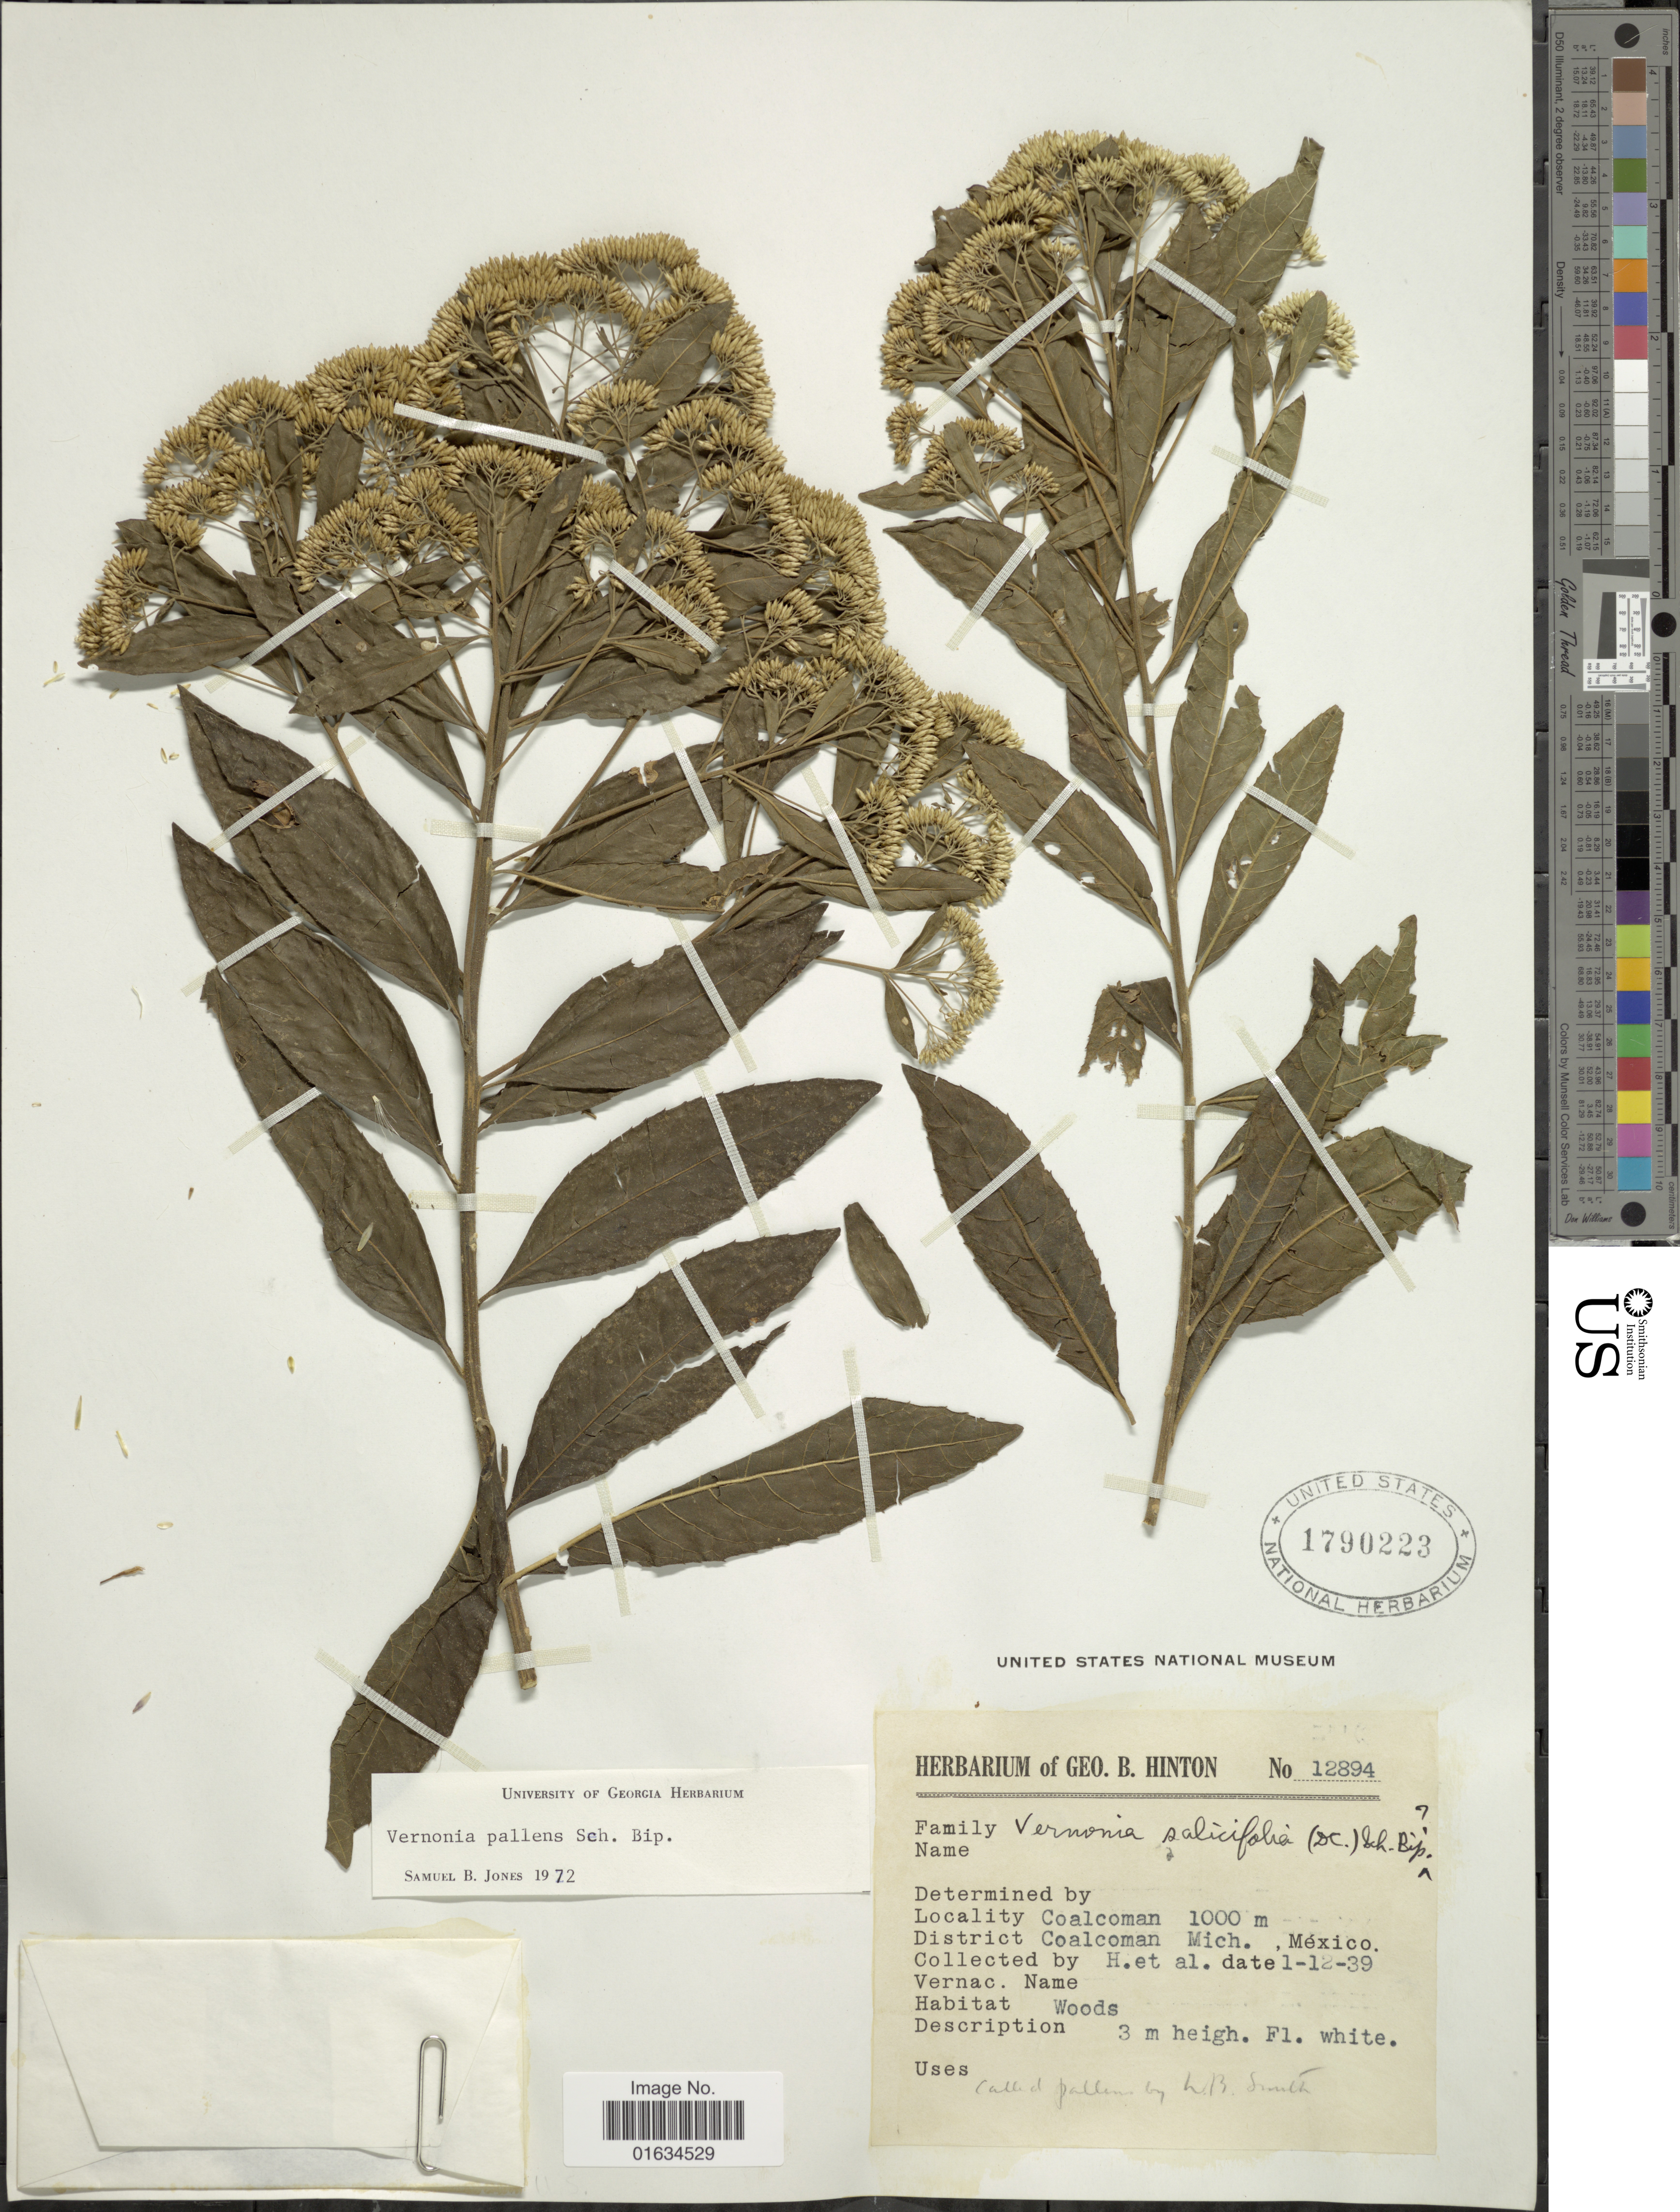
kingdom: Plantae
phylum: Tracheophyta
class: Magnoliopsida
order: Asterales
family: Asteraceae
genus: Eremosis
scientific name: Eremosis pallens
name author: (Sch. Bip.) Gleason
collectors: G. B. Hinton & et al.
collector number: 12894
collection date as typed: Transcribed d/m/y: 1/12/39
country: Mexico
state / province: Michoacán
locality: Coalcoman, Mich.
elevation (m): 1000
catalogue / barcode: US 1790223